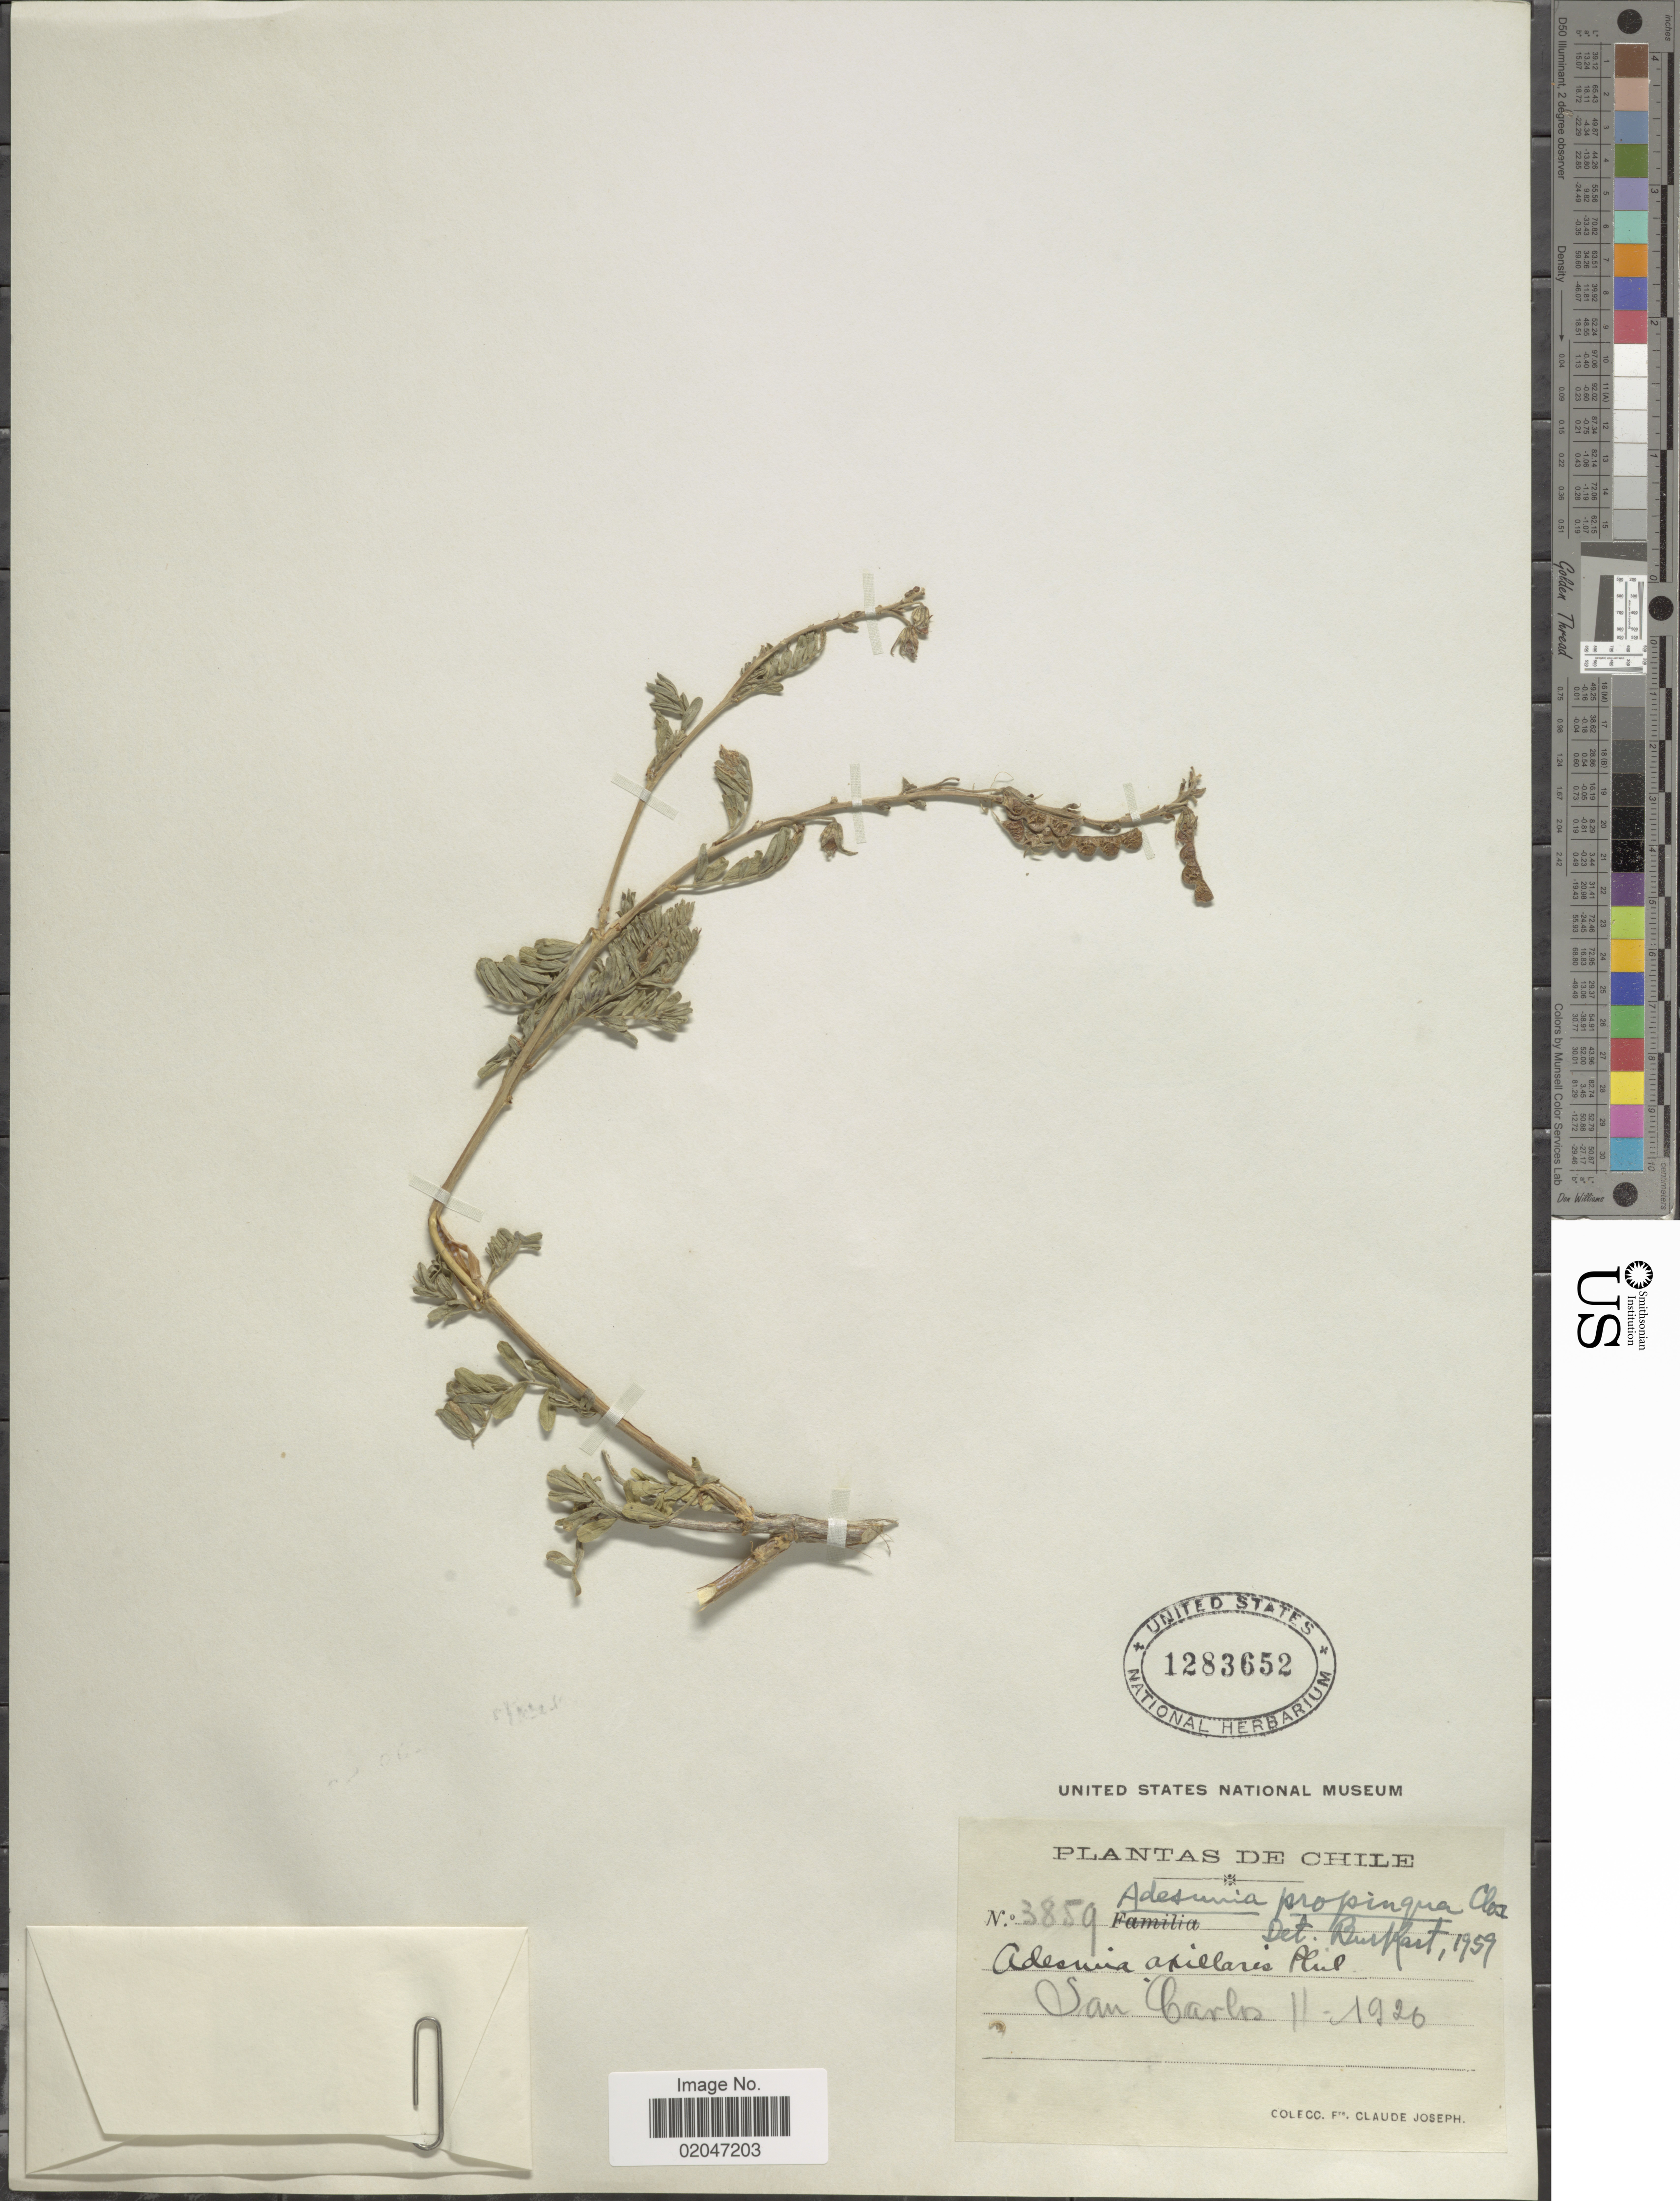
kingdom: Plantae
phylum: Tracheophyta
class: Magnoliopsida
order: Fabales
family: Fabaceae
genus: Adesmia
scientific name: Adesmia propinqua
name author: Clos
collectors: Bro. Claude-Joseph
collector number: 3859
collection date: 1926-02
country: Chile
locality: San Carlos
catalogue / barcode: US 1283652